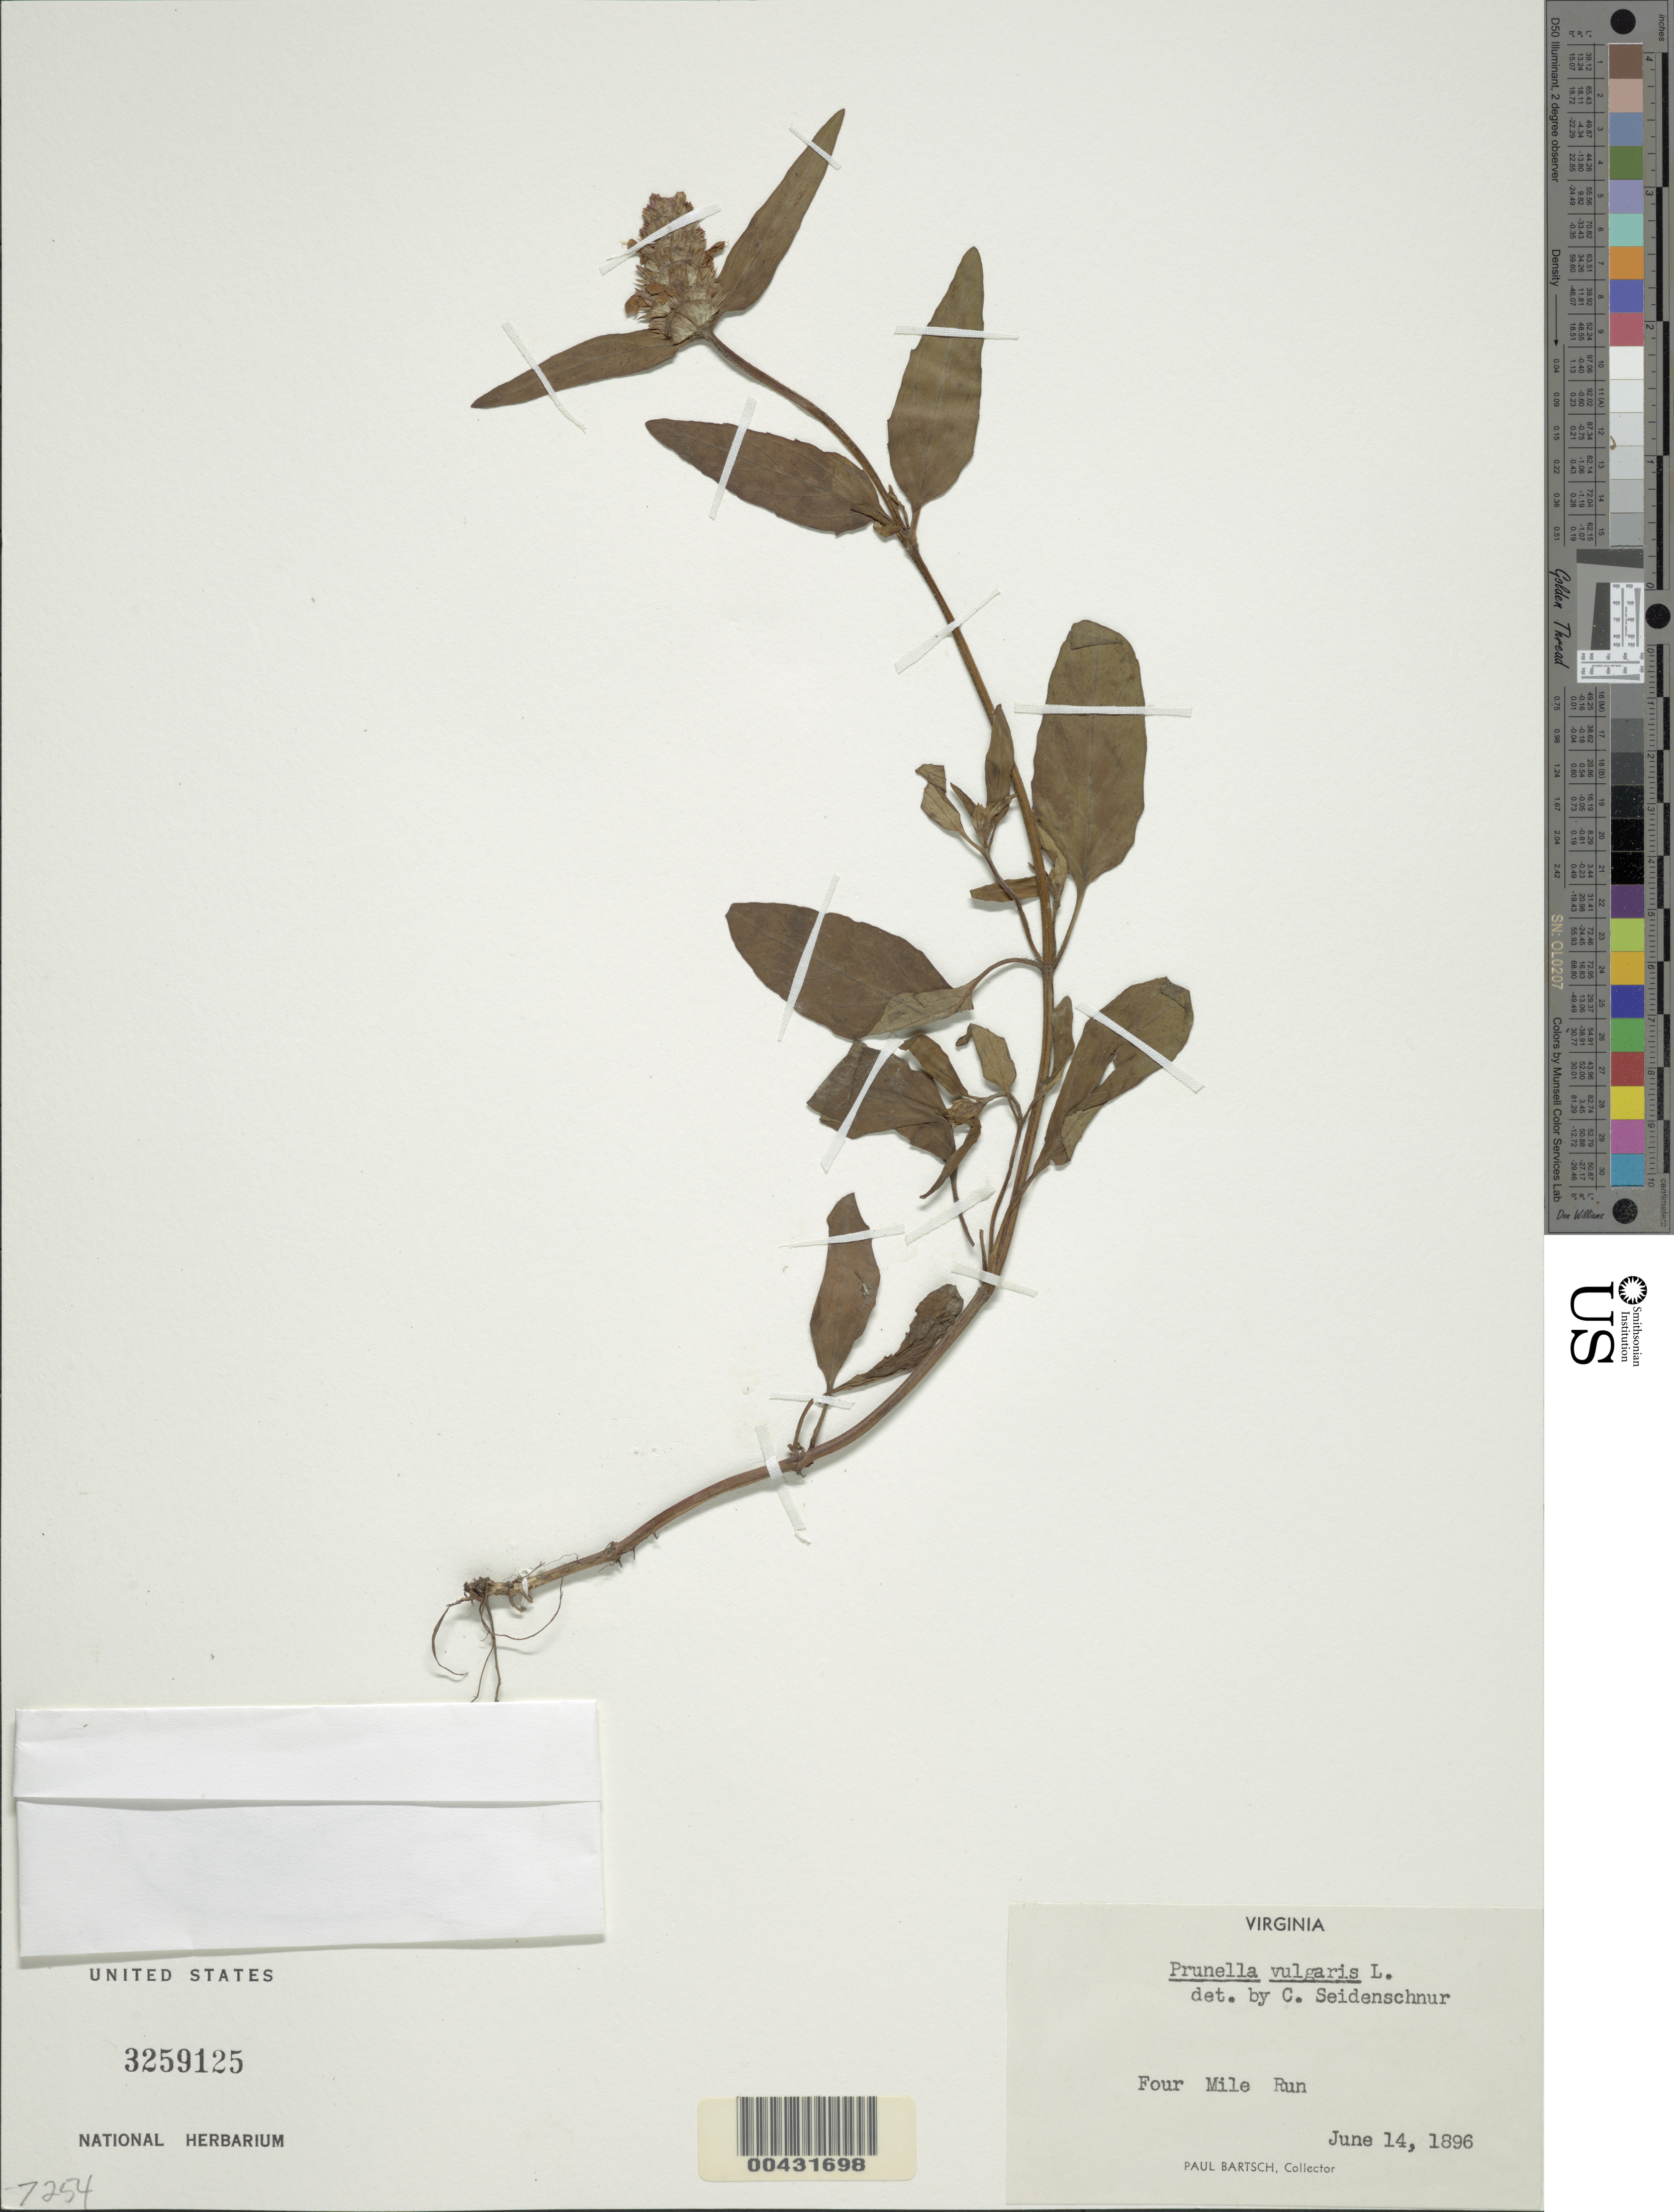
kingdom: Plantae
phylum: Tracheophyta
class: Magnoliopsida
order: Lamiales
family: Lamiaceae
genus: Prunella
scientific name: Prunella vulgaris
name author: L.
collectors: P. Bartsch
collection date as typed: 14 Jun 1896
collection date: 1896-06-14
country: United States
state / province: Virginia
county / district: Arlington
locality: Four Mile Run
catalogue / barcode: US 3259125